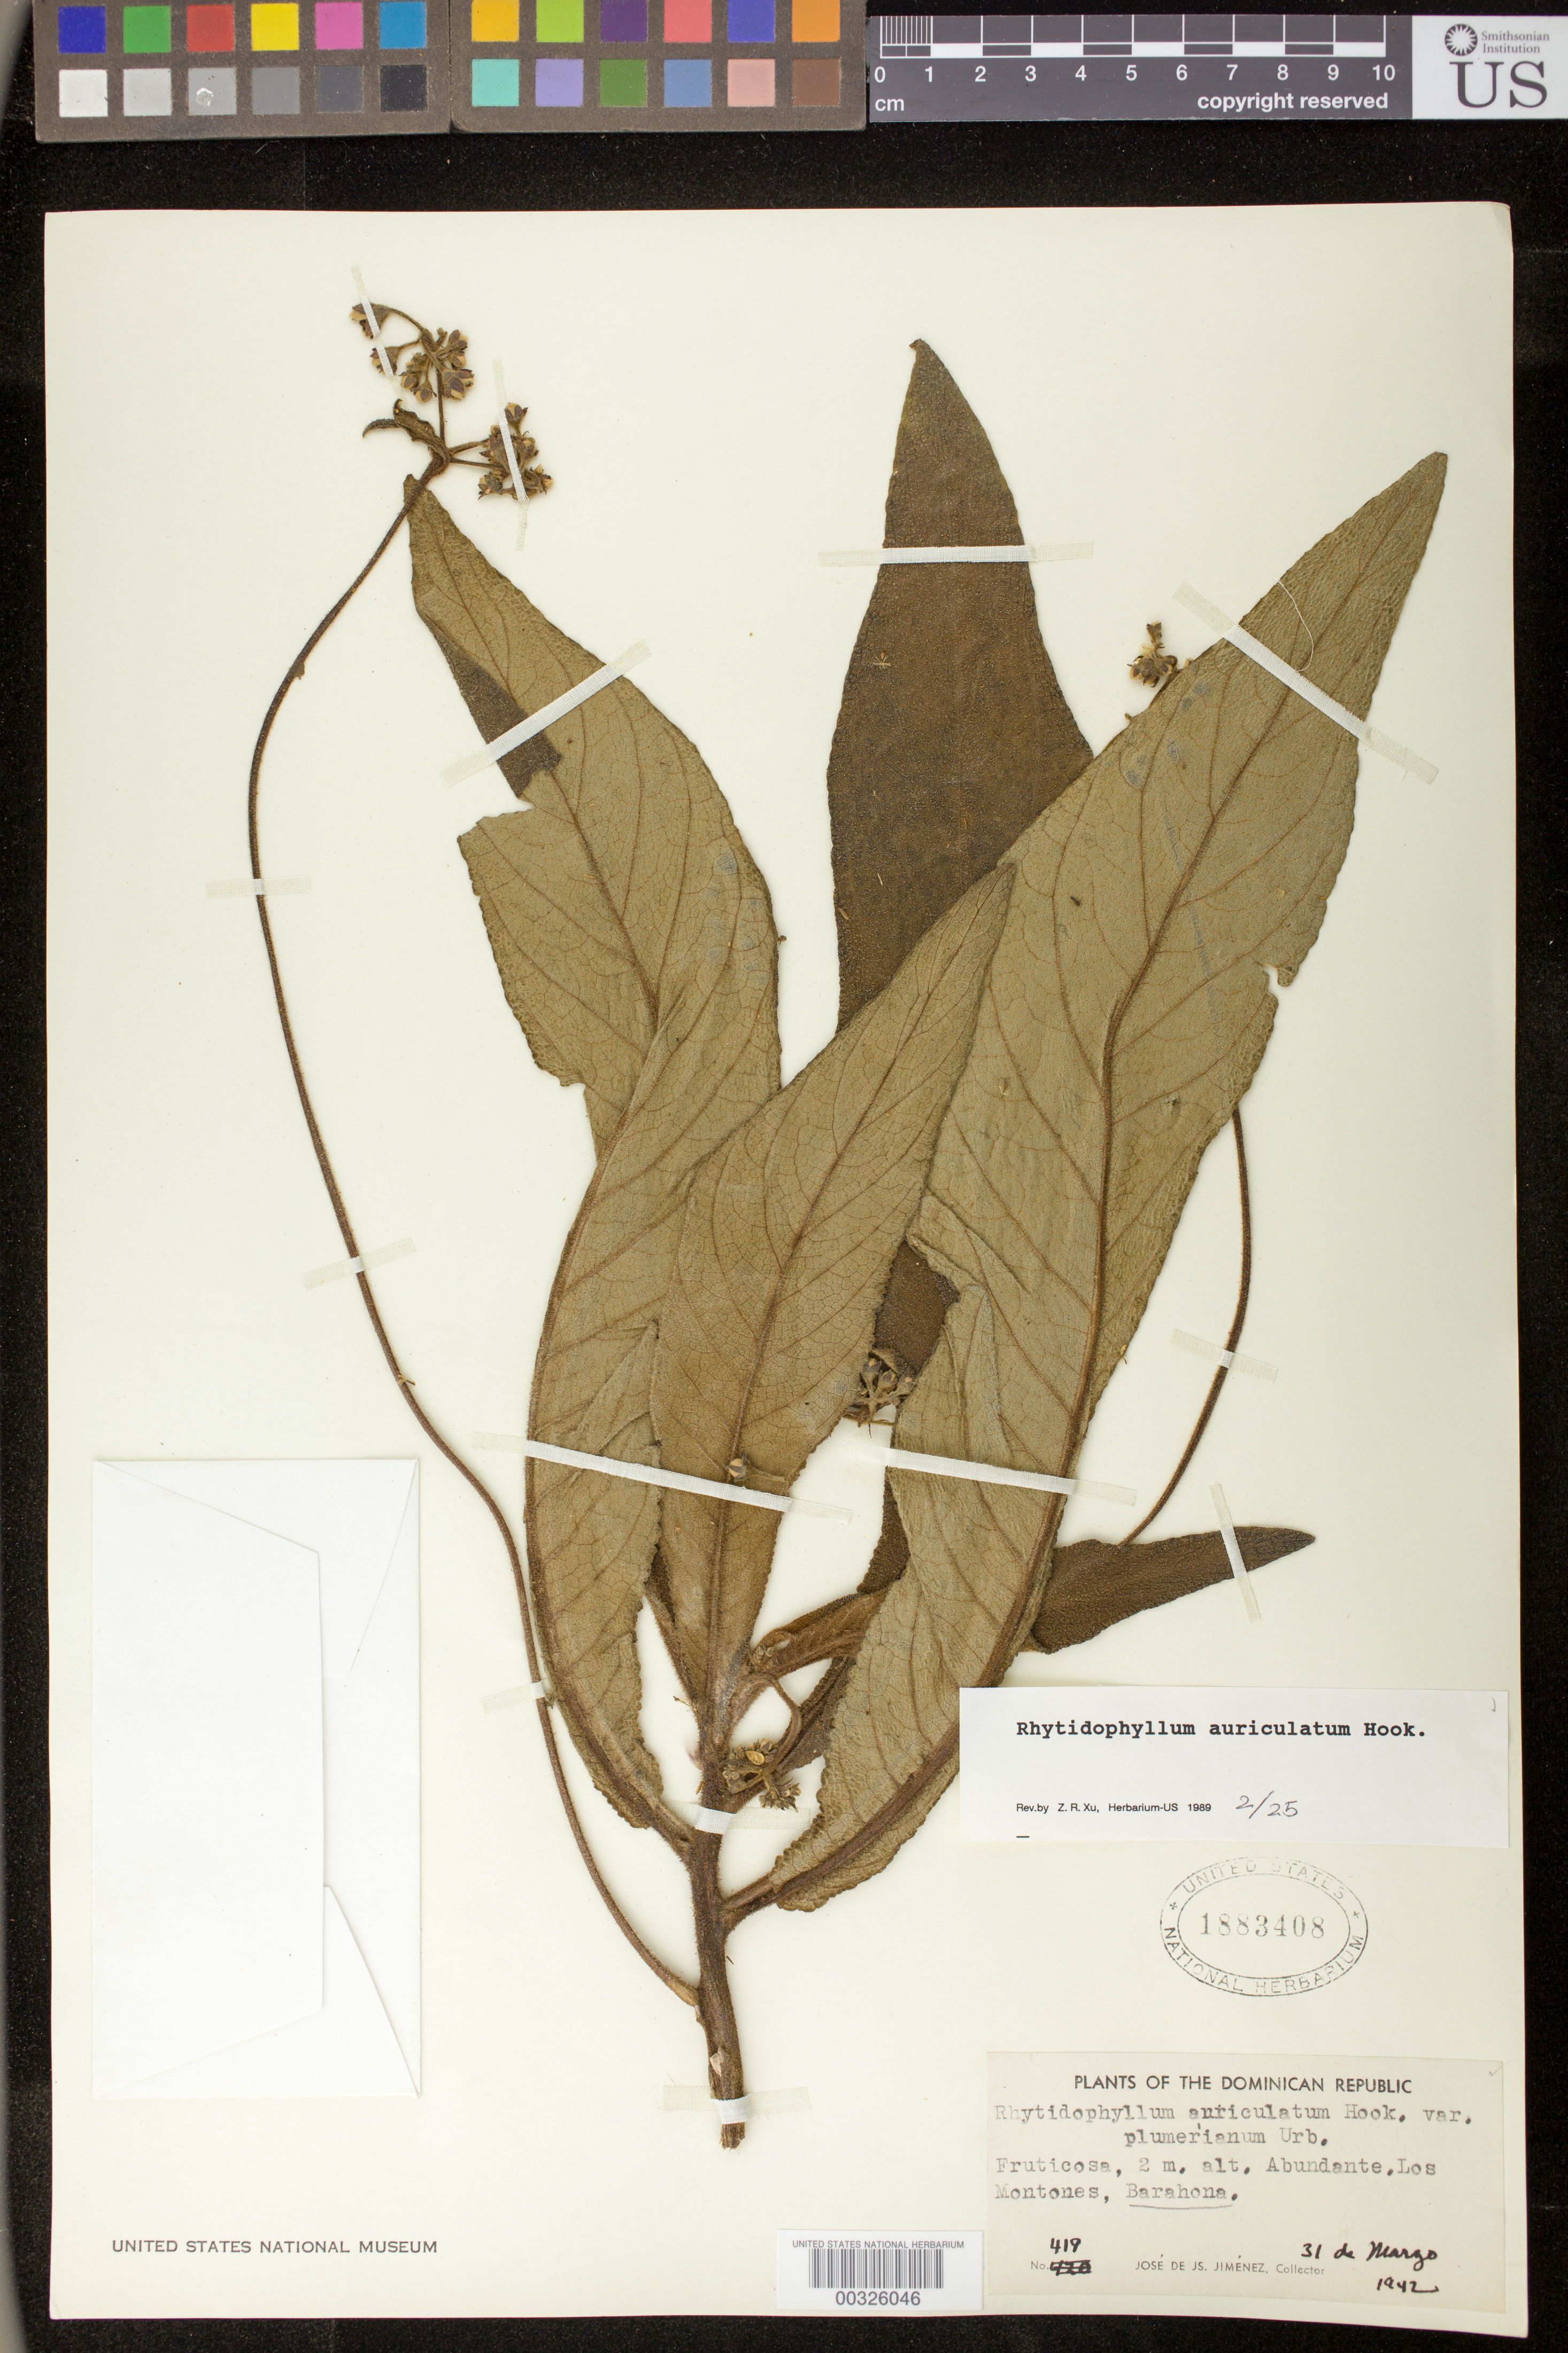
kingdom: Plantae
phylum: Tracheophyta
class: Magnoliopsida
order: Lamiales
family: Gesneriaceae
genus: Rhytidophyllum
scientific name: Rhytidophyllum auriculatum var. angustatum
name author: Urb.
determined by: Skog, Laurence E.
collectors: J. J. Jiménez Almonte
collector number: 419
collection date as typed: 31 Mar 1942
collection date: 1942-03-31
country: Dominican Republic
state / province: Barahona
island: Hispaniola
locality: Los Montones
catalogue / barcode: US 1883408